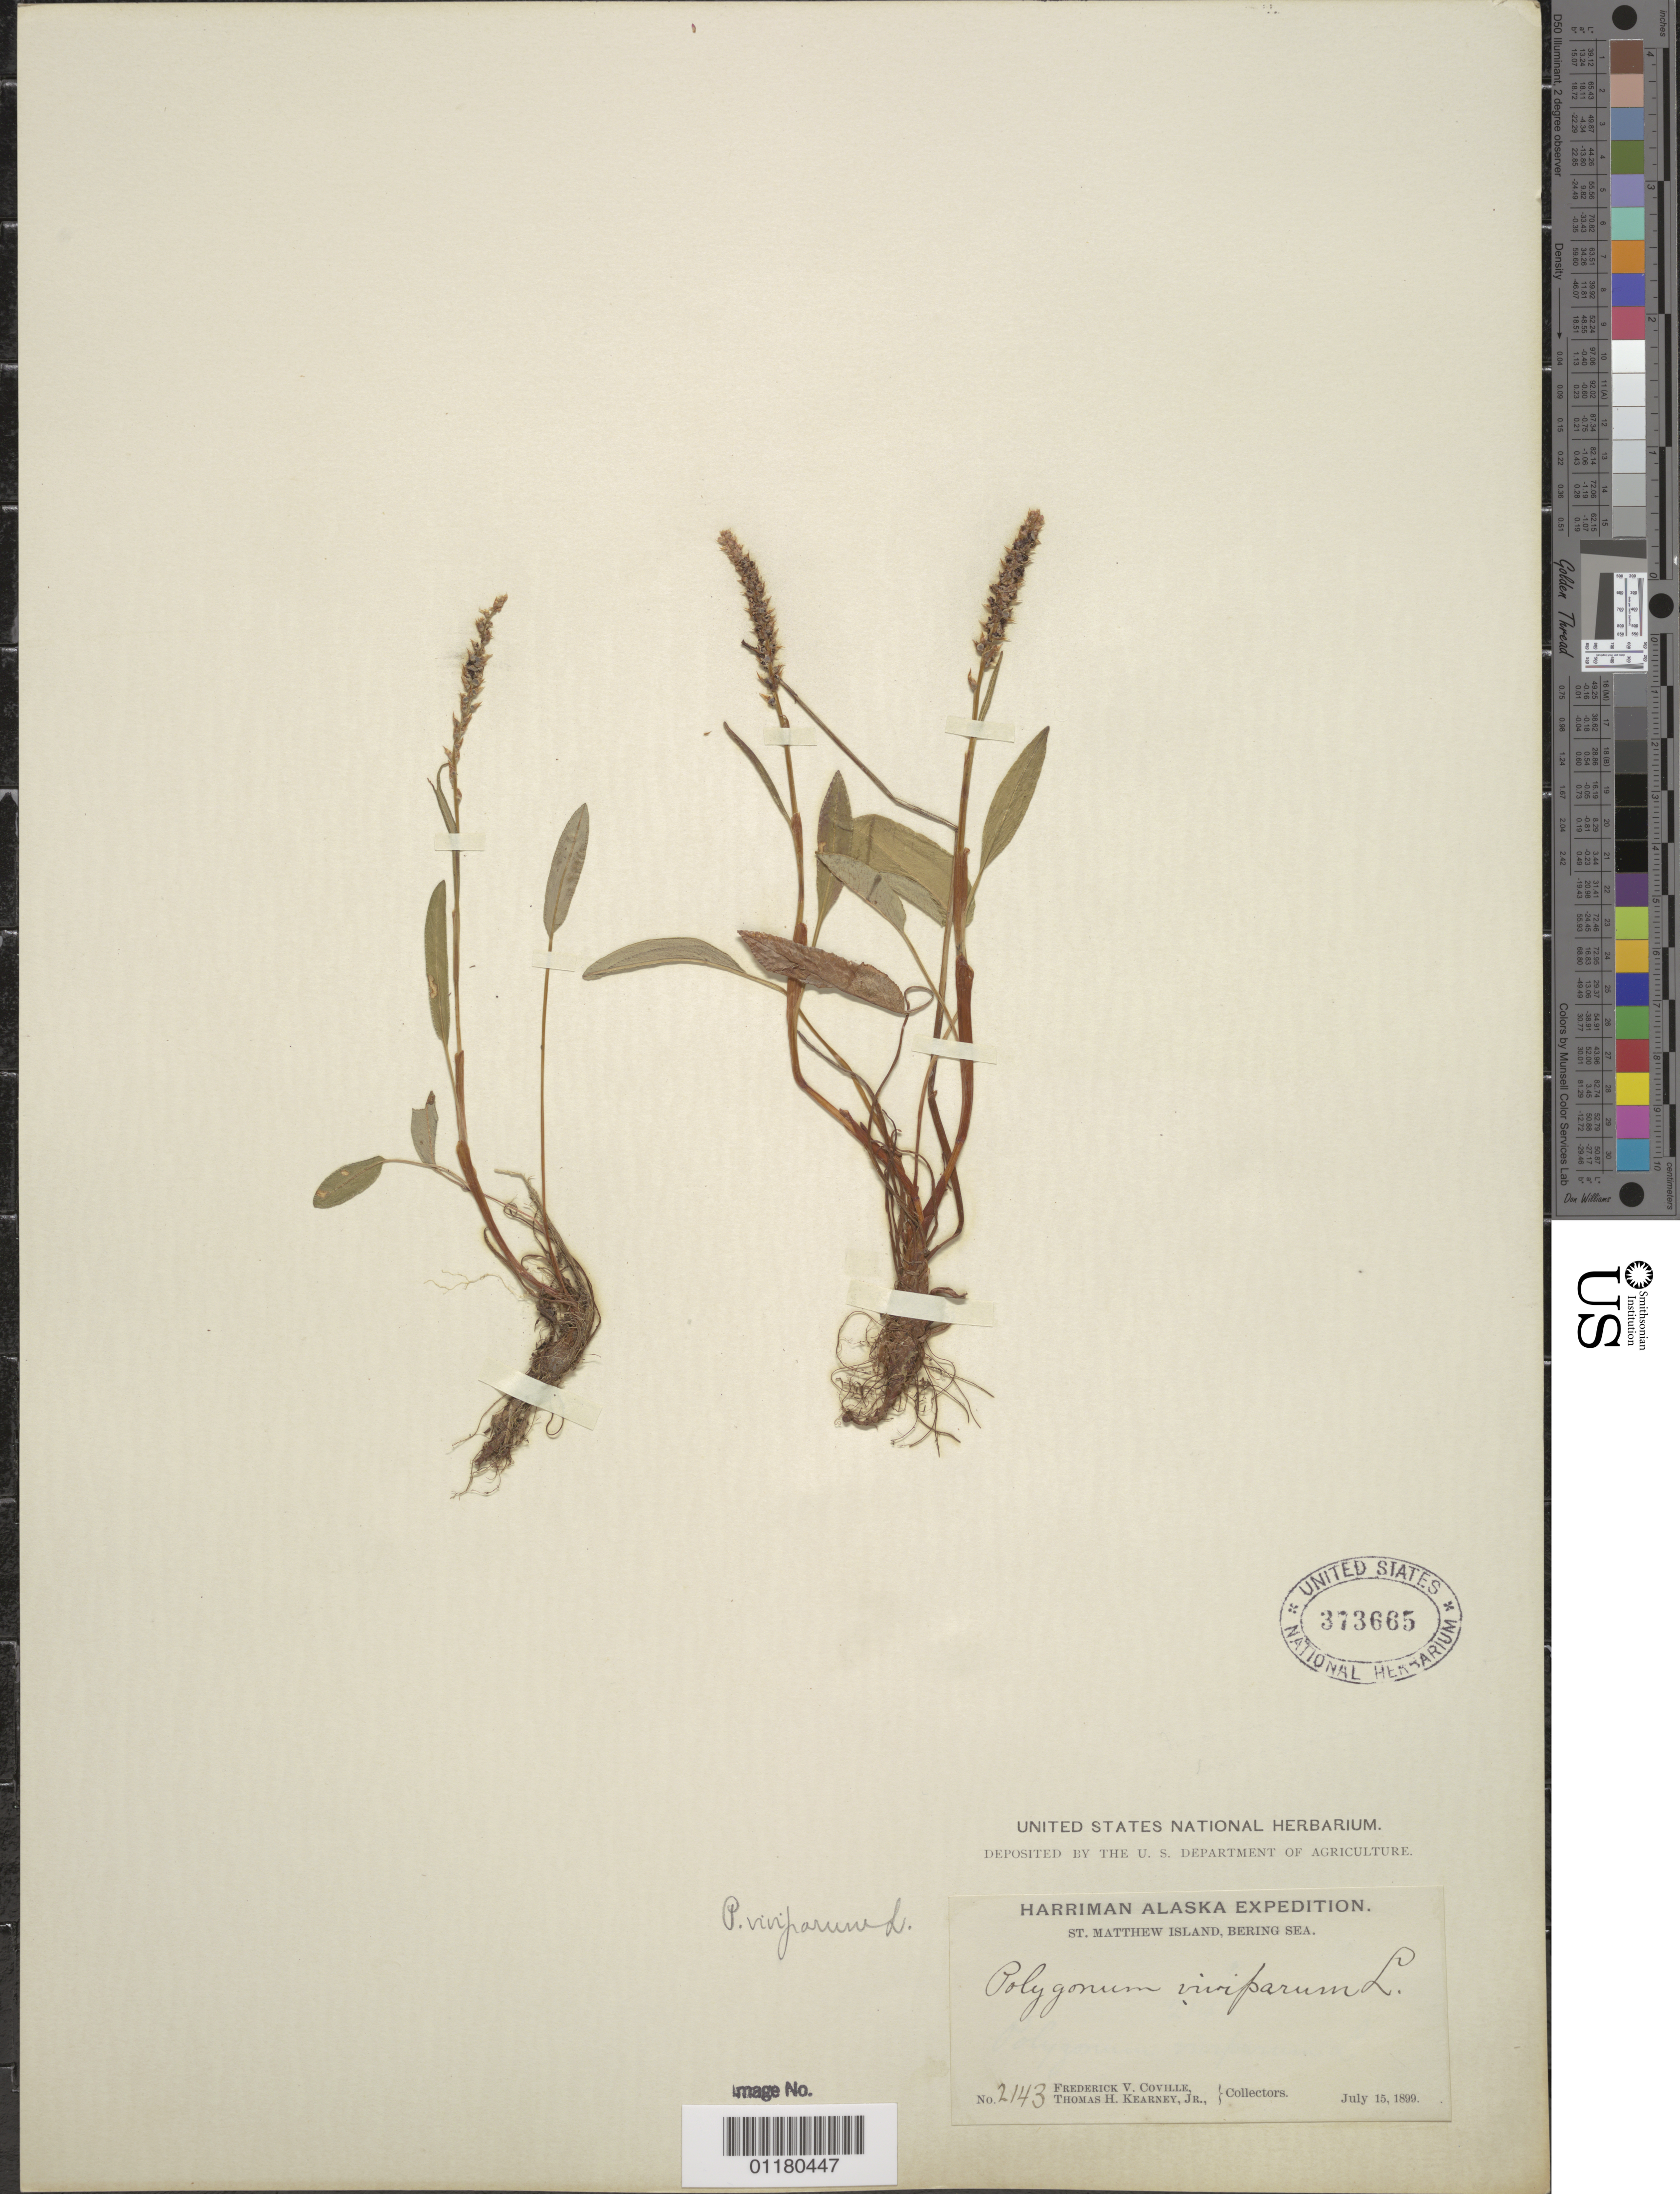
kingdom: Plantae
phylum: Tracheophyta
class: Magnoliopsida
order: Caryophyllales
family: Polygonaceae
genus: Bistorta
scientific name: Bistorta vivipara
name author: (L.) Delarbre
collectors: F. V. Coville & T. H. Kearney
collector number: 2143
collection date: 1899-07-15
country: United States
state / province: Alaska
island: St. Matthew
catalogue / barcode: US 373665